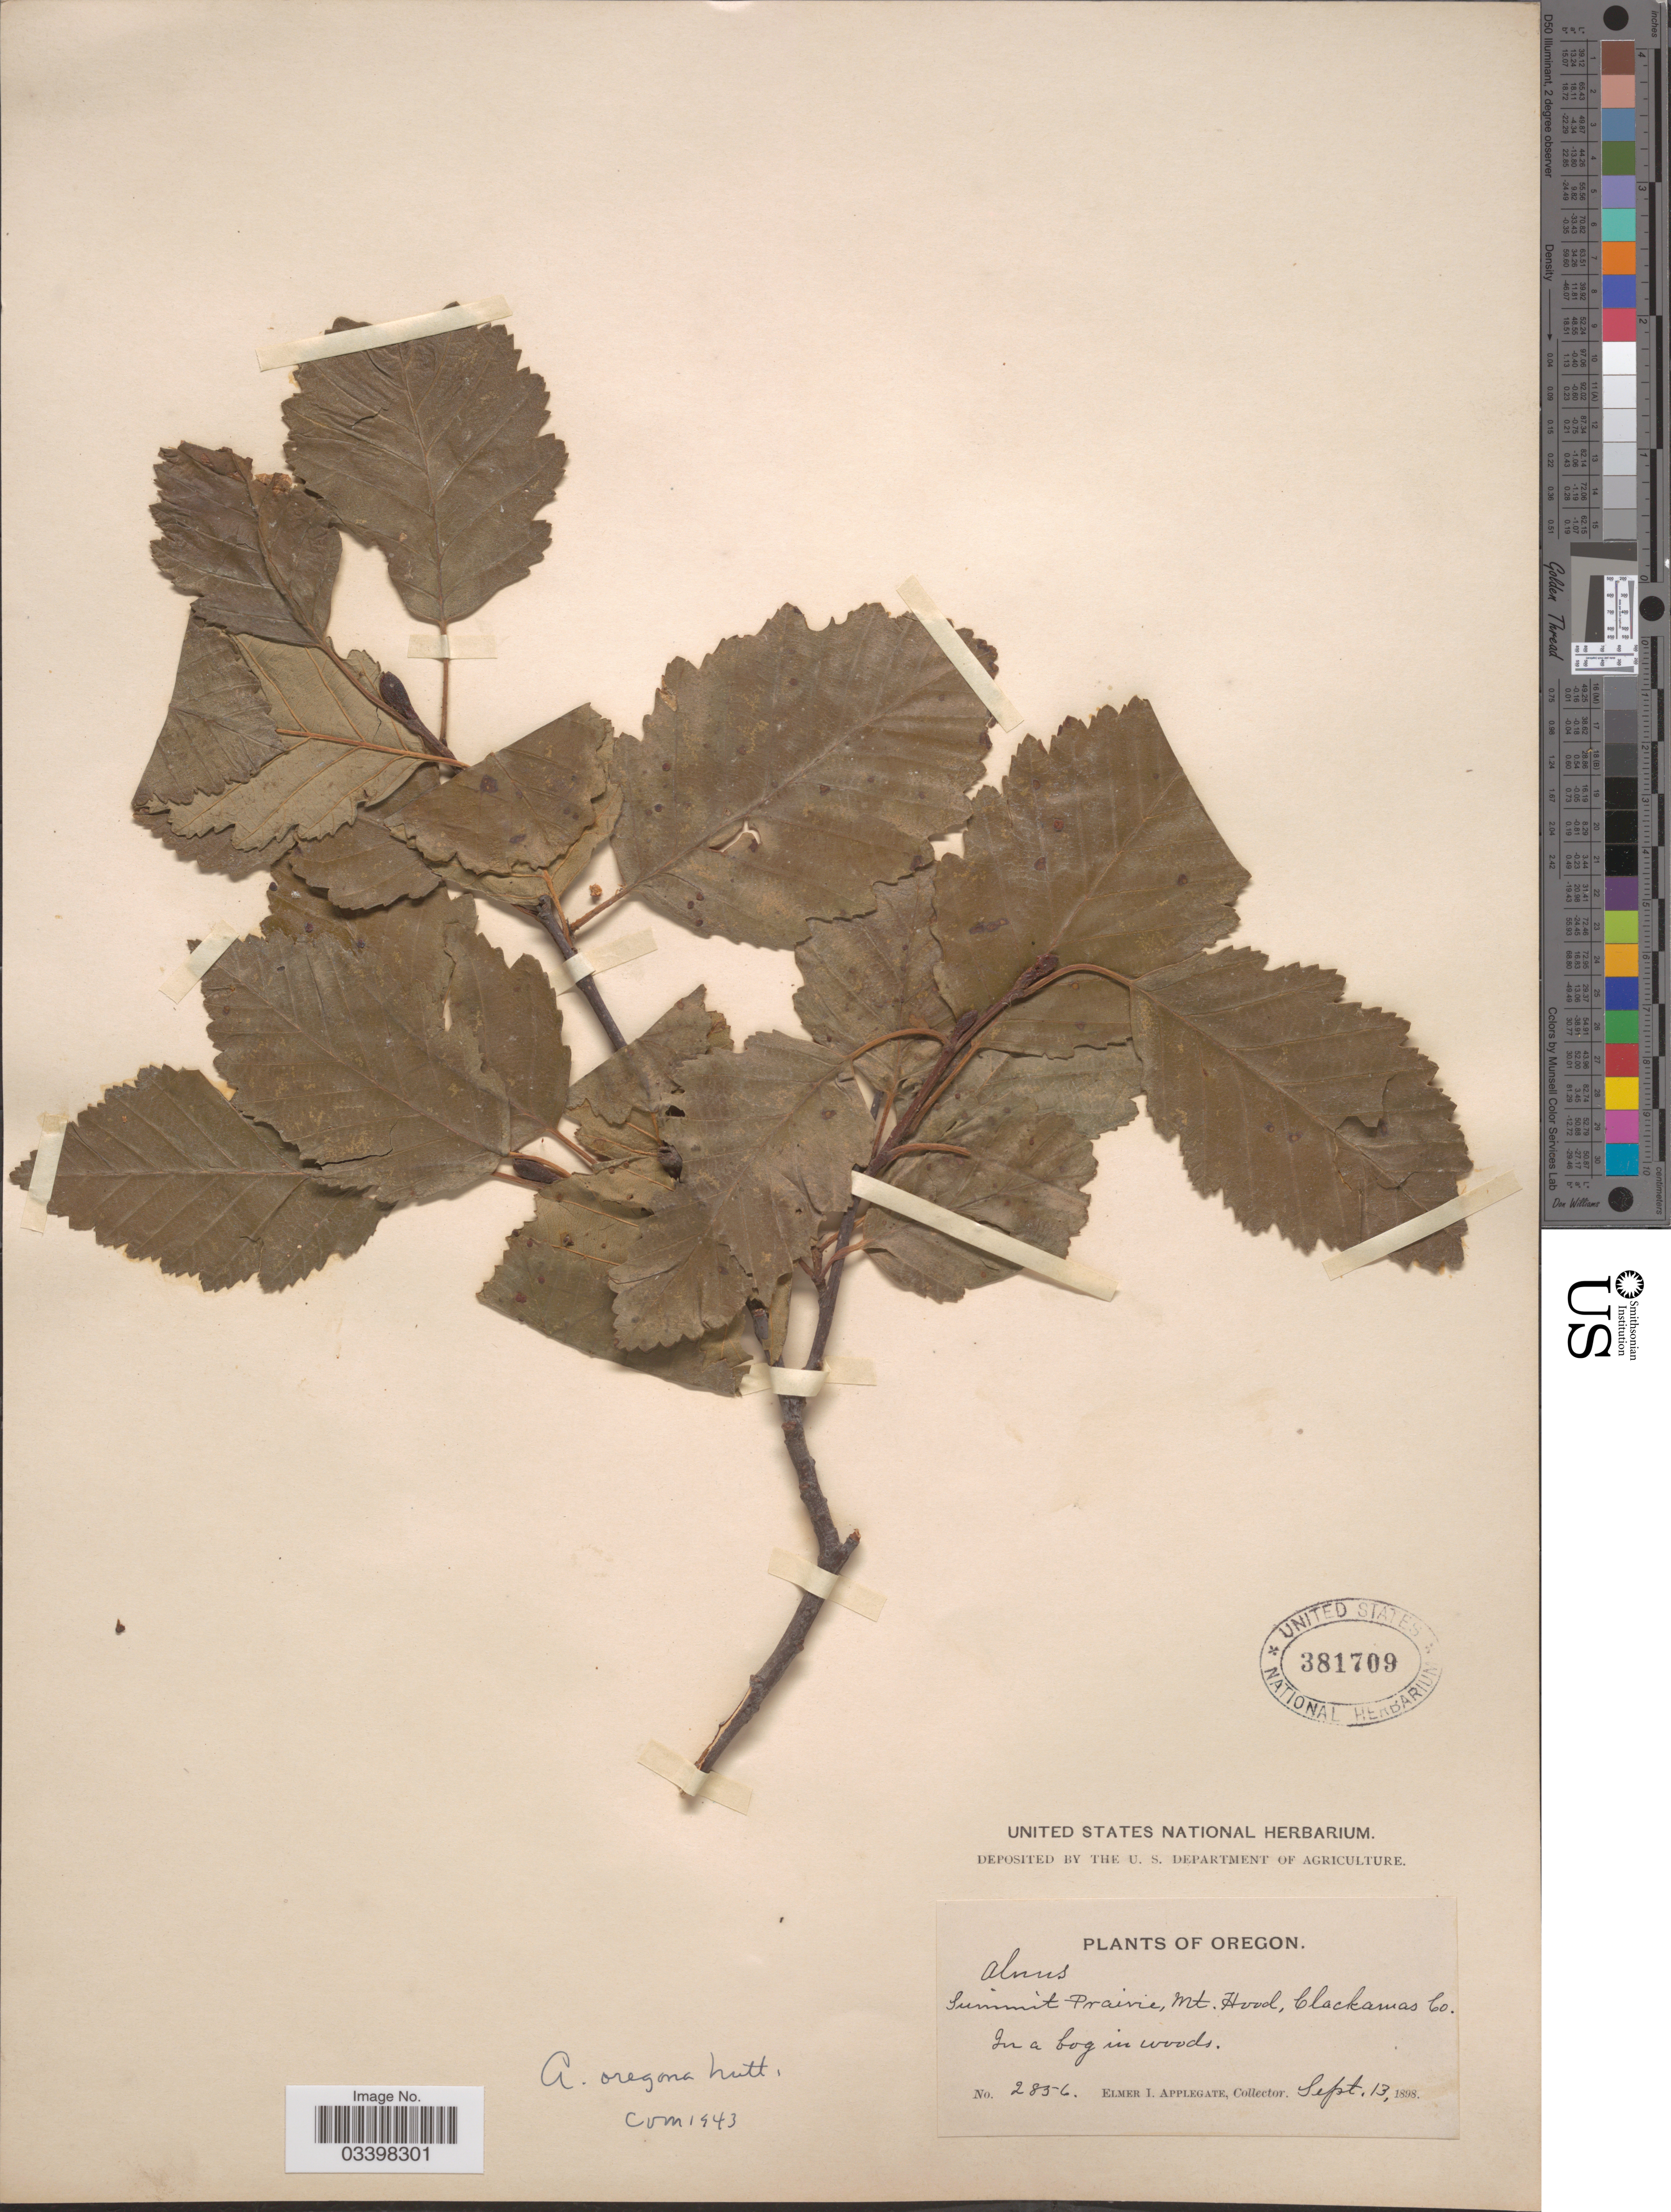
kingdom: Plantae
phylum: Tracheophyta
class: Magnoliopsida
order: Fagales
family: Betulaceae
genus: Alnus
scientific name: Alnus rubra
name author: Bong.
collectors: E. I. Applegate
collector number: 2856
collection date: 1898-09-13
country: United States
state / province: Oregon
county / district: Clackamas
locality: Summit Prairie, Mt. Hood, Clackamas Co.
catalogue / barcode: US 381709